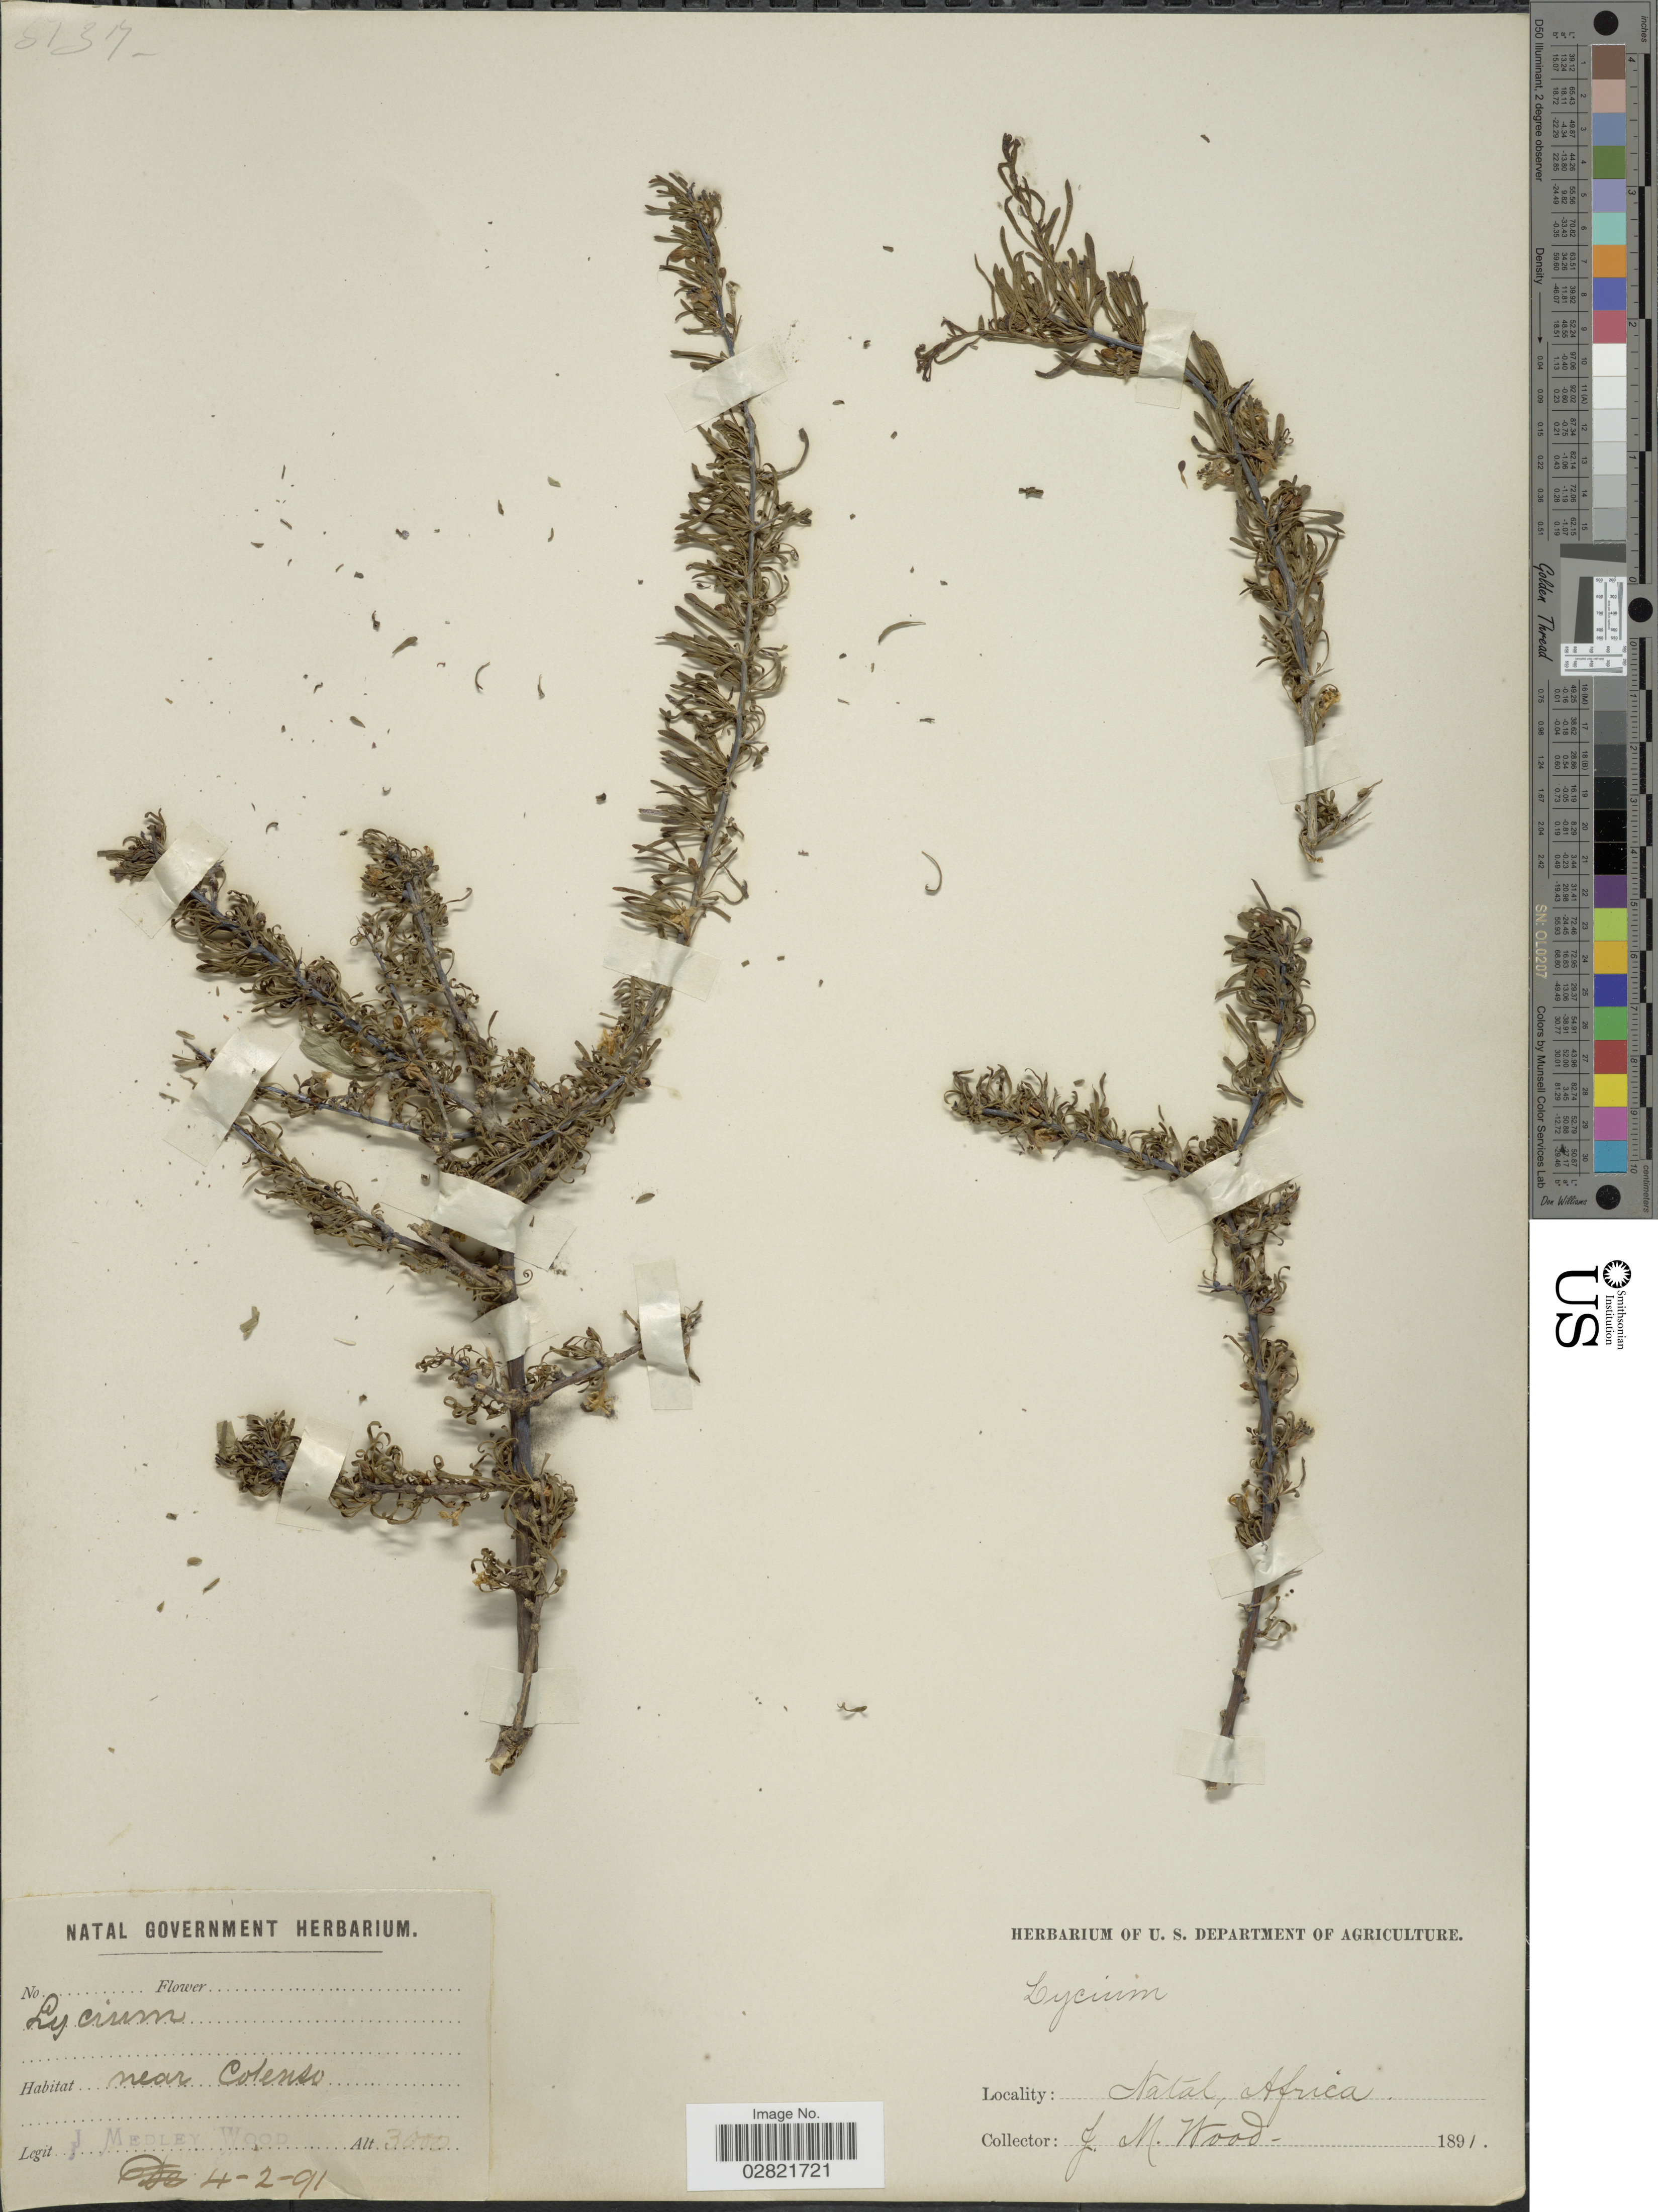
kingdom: Plantae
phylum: Tracheophyta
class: Magnoliopsida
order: Solanales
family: Solanaceae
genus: Lycium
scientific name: Lycium sp.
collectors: J. Medley Wood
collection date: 1891-02-04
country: South Africa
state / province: KwaZulu-Natal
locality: Near Colenso. Natal.